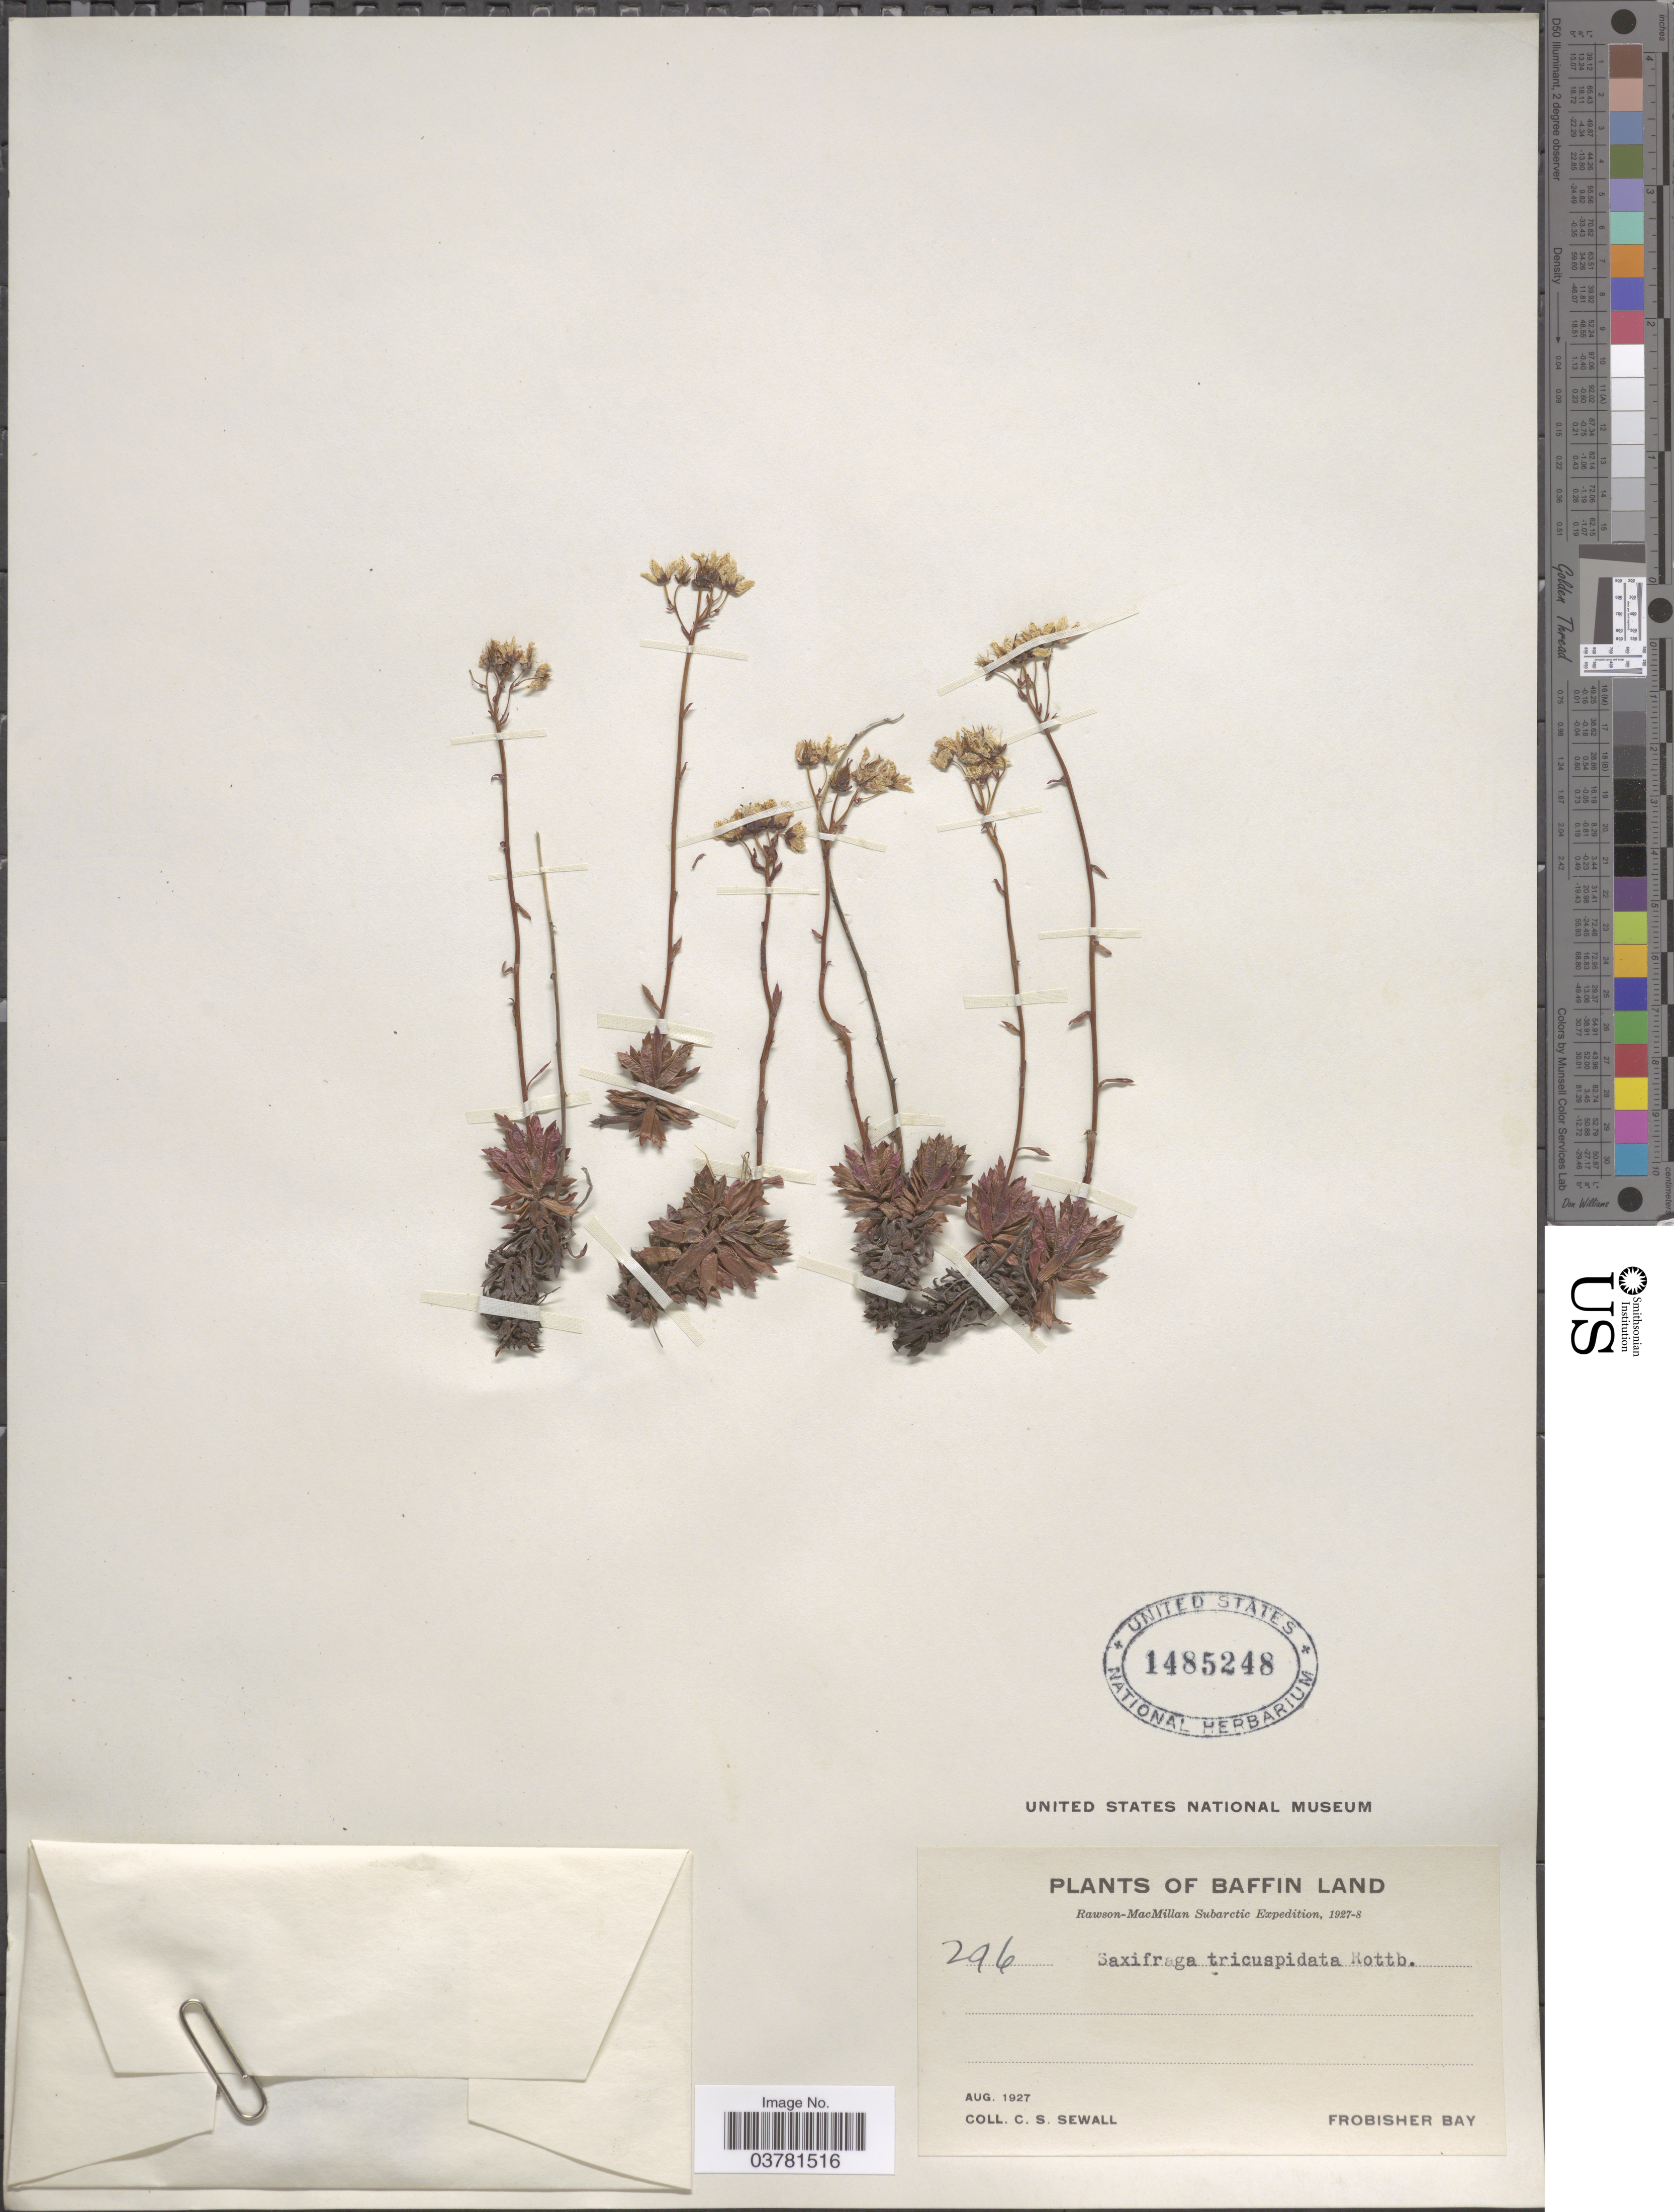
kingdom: Plantae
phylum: Tracheophyta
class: Magnoliopsida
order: Saxifragales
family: Saxifragaceae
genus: Saxifraga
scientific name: Saxifraga tricuspidata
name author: Rottb.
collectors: C. Sewall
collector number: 296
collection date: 1927-08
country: Canada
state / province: Nunavut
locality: Baffin Land. Rawson-MacMillan Subarctic Expedition, 1927-8. Frobisher Bay.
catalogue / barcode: US 1485248